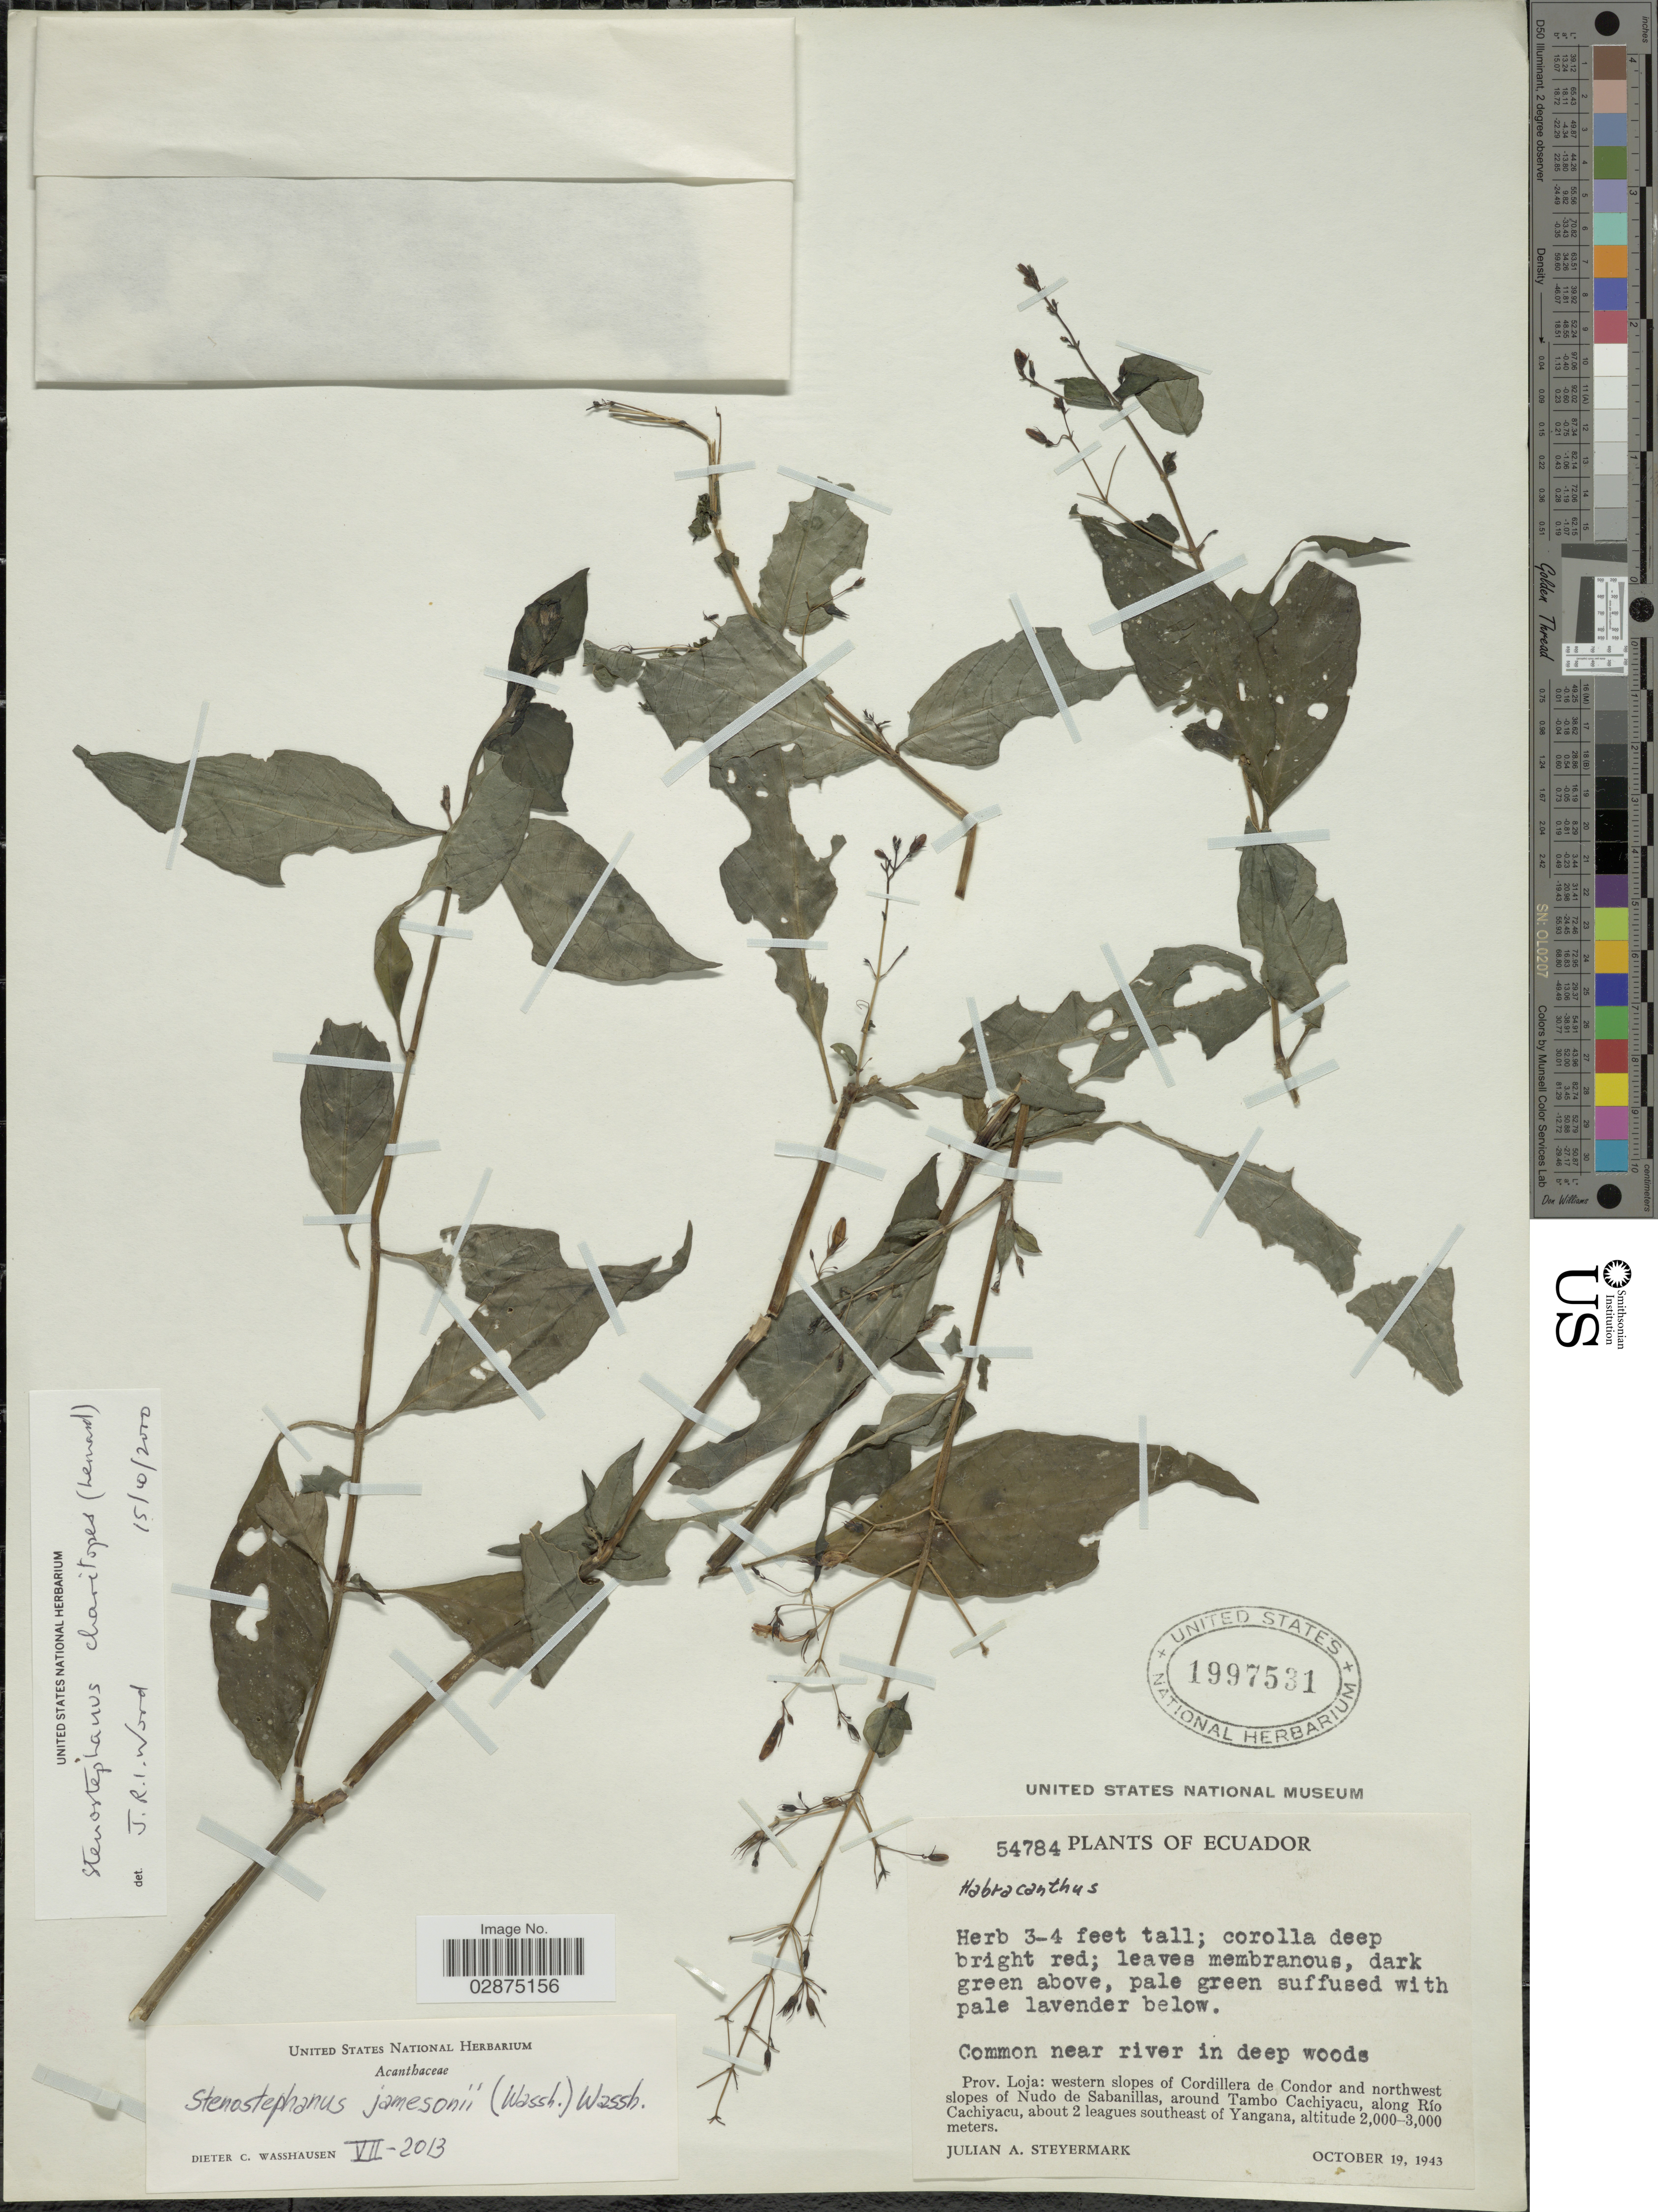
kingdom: Plantae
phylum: Tracheophyta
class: Magnoliopsida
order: Lamiales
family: Acanthaceae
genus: Stenostephanus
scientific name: Stenostephanus jamesonii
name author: (Wassh.) Wassh.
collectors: J. Steyermark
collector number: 54784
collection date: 1943-10-19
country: Ecuador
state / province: Loja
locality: Western slopes of Cordillera de Condor and northwest slopes of Nudo de Sabanillas, around Tambo Cachiyacu, along Río Cachiyacu, about 2 leagues southeast of Yangana.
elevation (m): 2000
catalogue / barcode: US 1997531